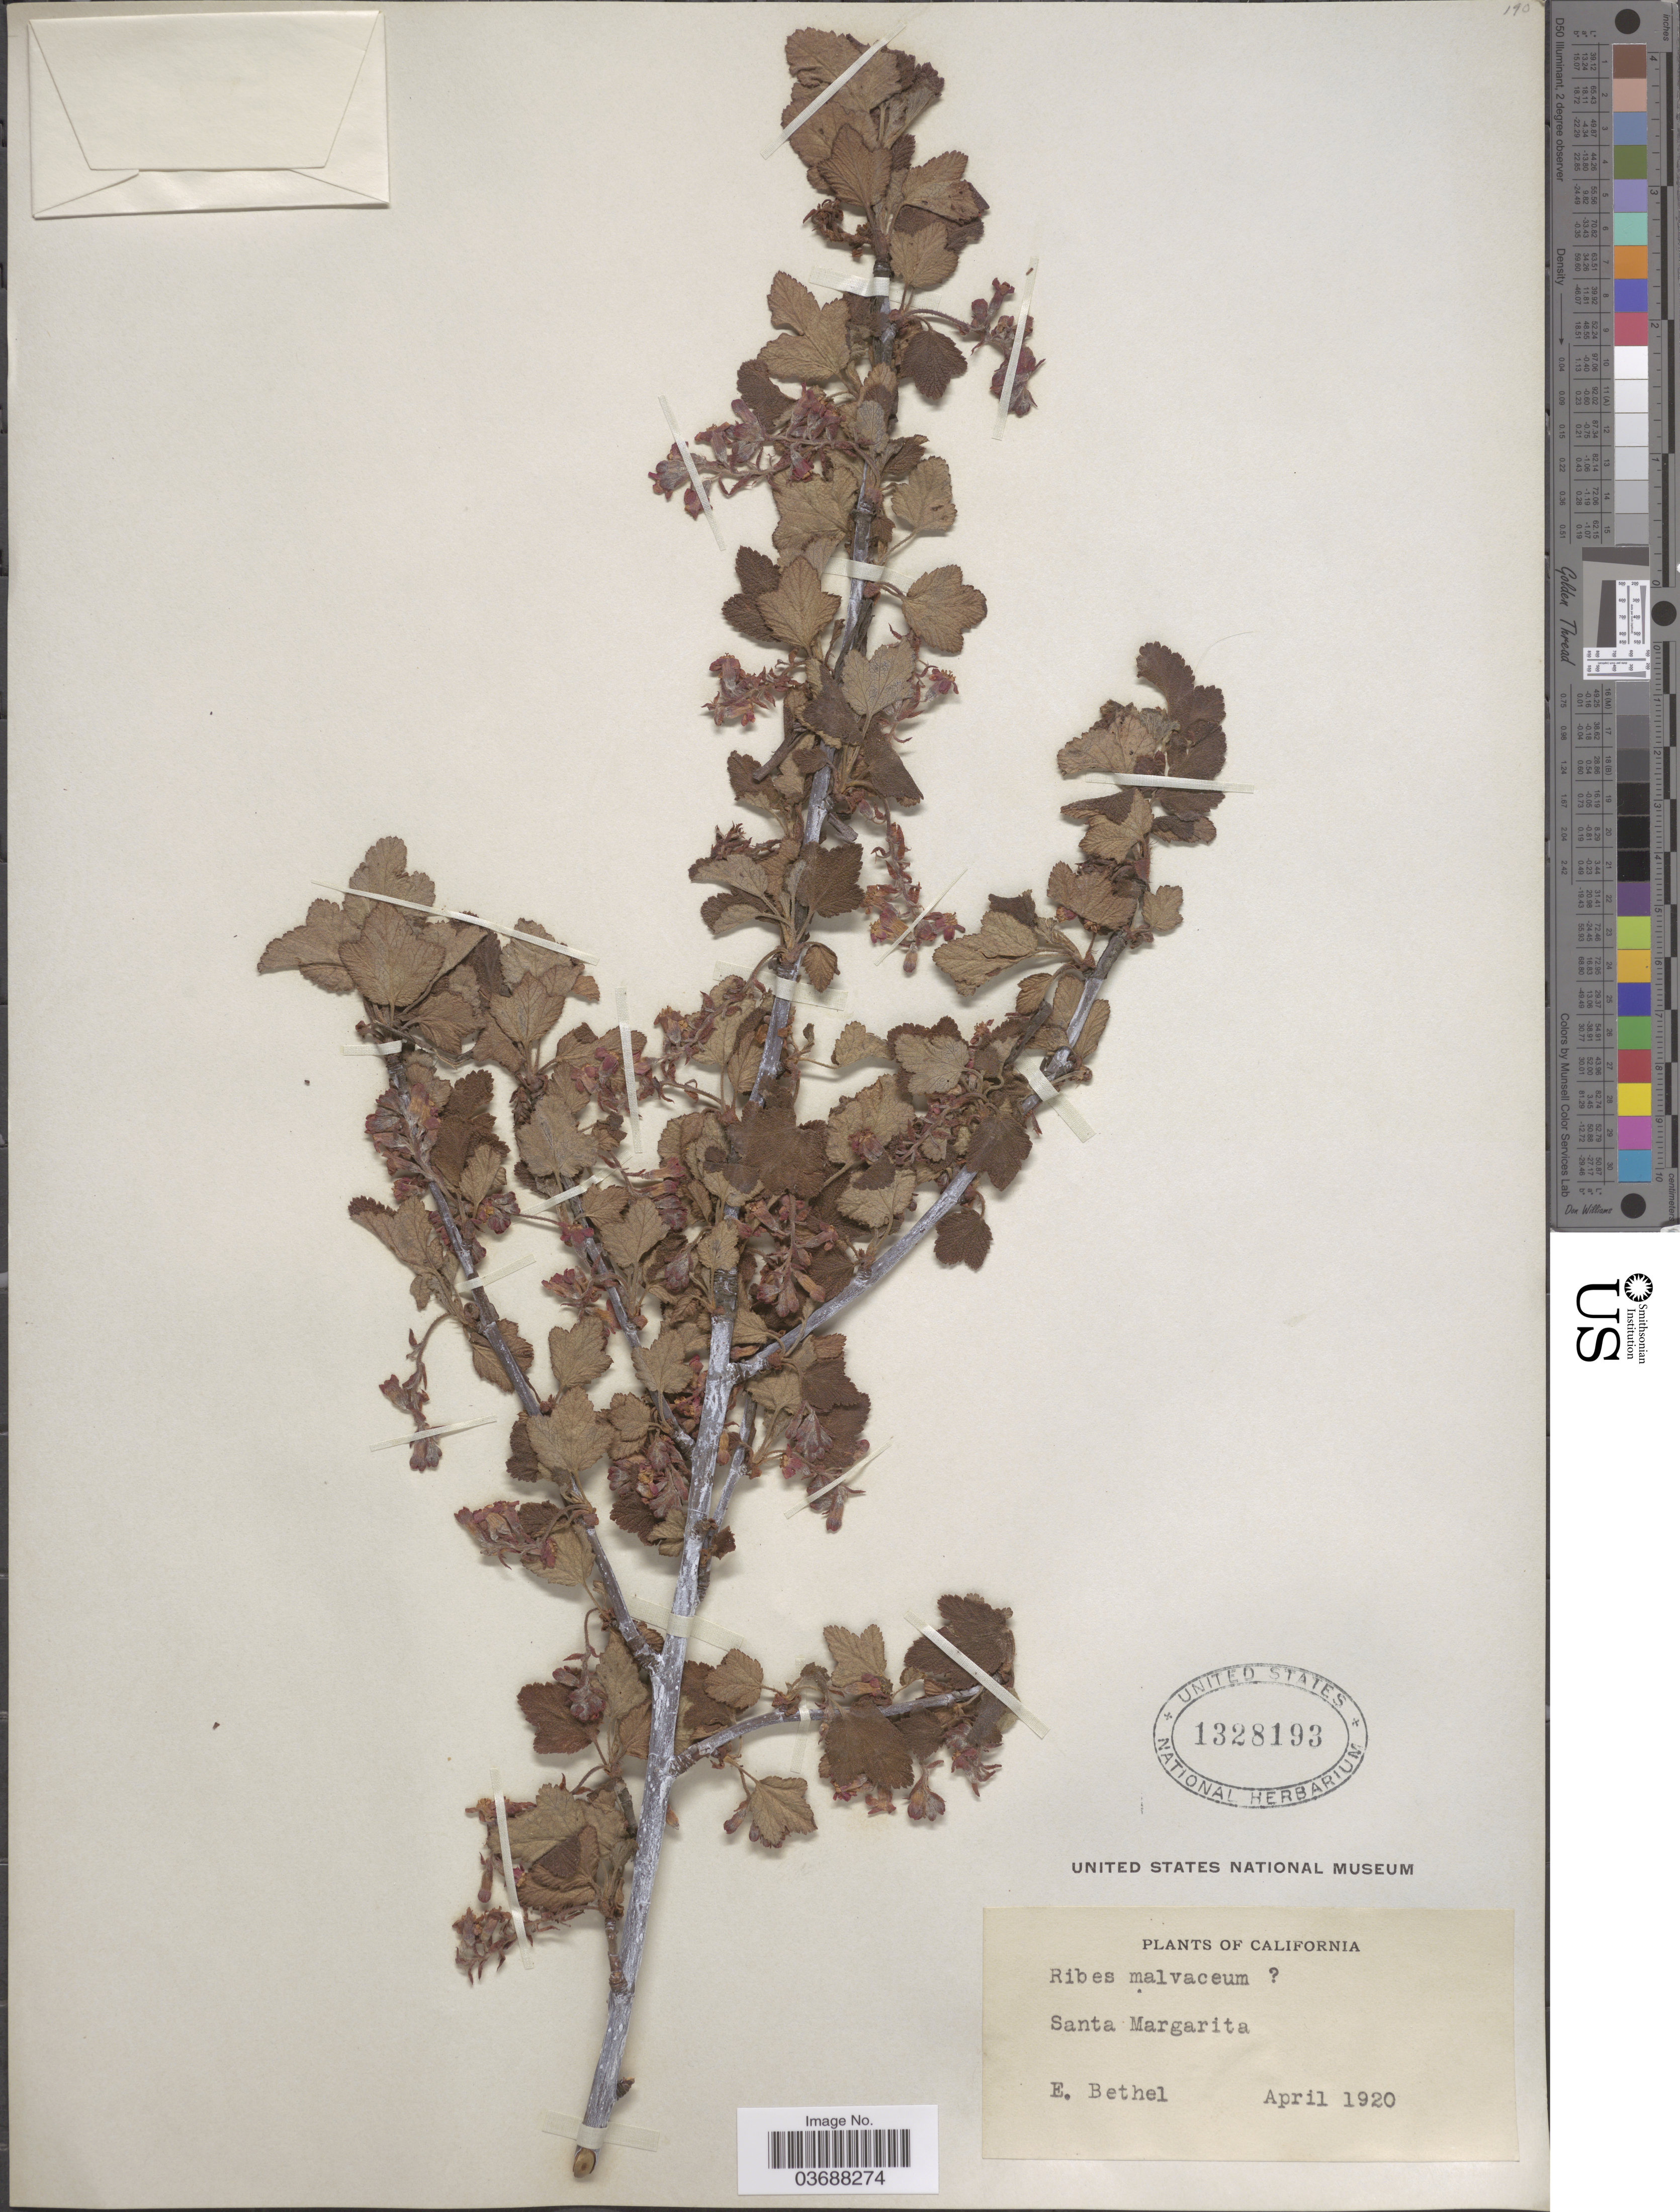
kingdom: Plantae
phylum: Tracheophyta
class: Magnoliopsida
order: Saxifragales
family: Grossulariaceae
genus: Ribes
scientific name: Ribes malvaceum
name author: Sm.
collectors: E. Bethel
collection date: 1920-04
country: United States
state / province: California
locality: Santa Margarita.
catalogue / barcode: US 1328193